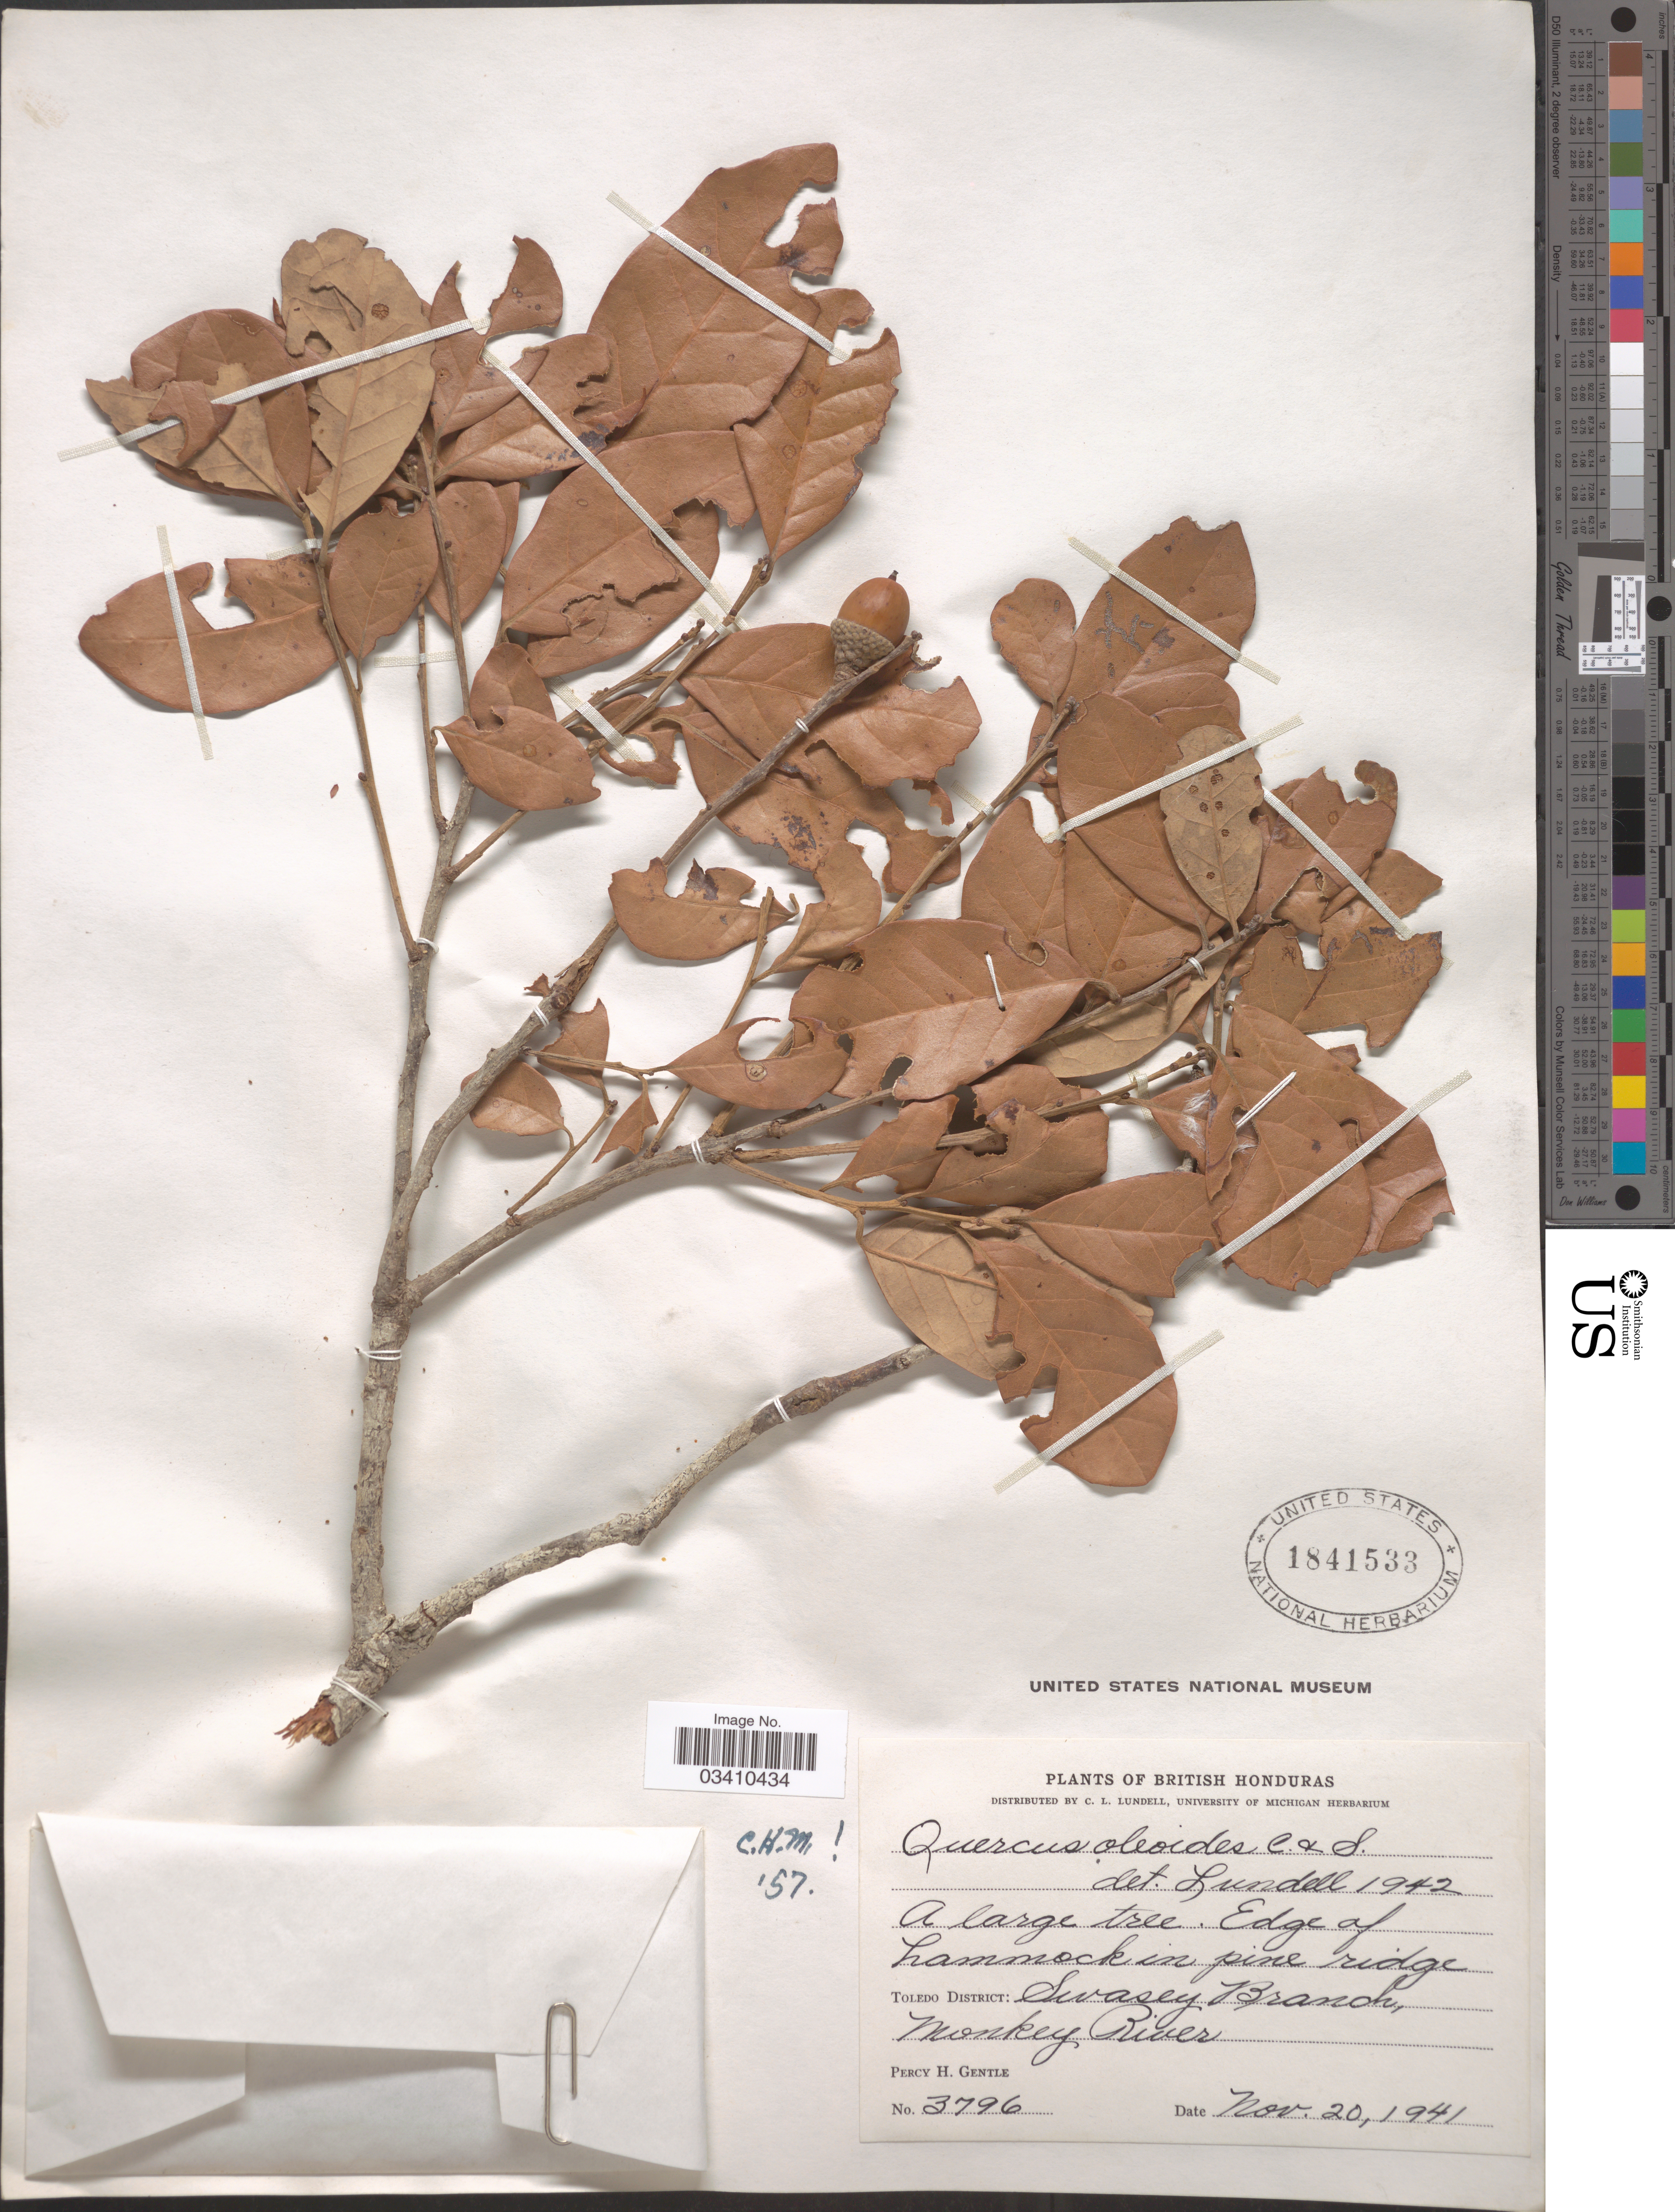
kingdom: Plantae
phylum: Tracheophyta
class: Magnoliopsida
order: Fagales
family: Fagaceae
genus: Quercus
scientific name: Quercus oleoides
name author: Schltdl. & Cham.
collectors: P. H. Gentle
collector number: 3796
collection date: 1941-11-20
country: Belize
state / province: Toledo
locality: Edge of hammock in pine ridge. Toledo District: Swasey Branch, Monkey River.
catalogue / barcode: US 1841533